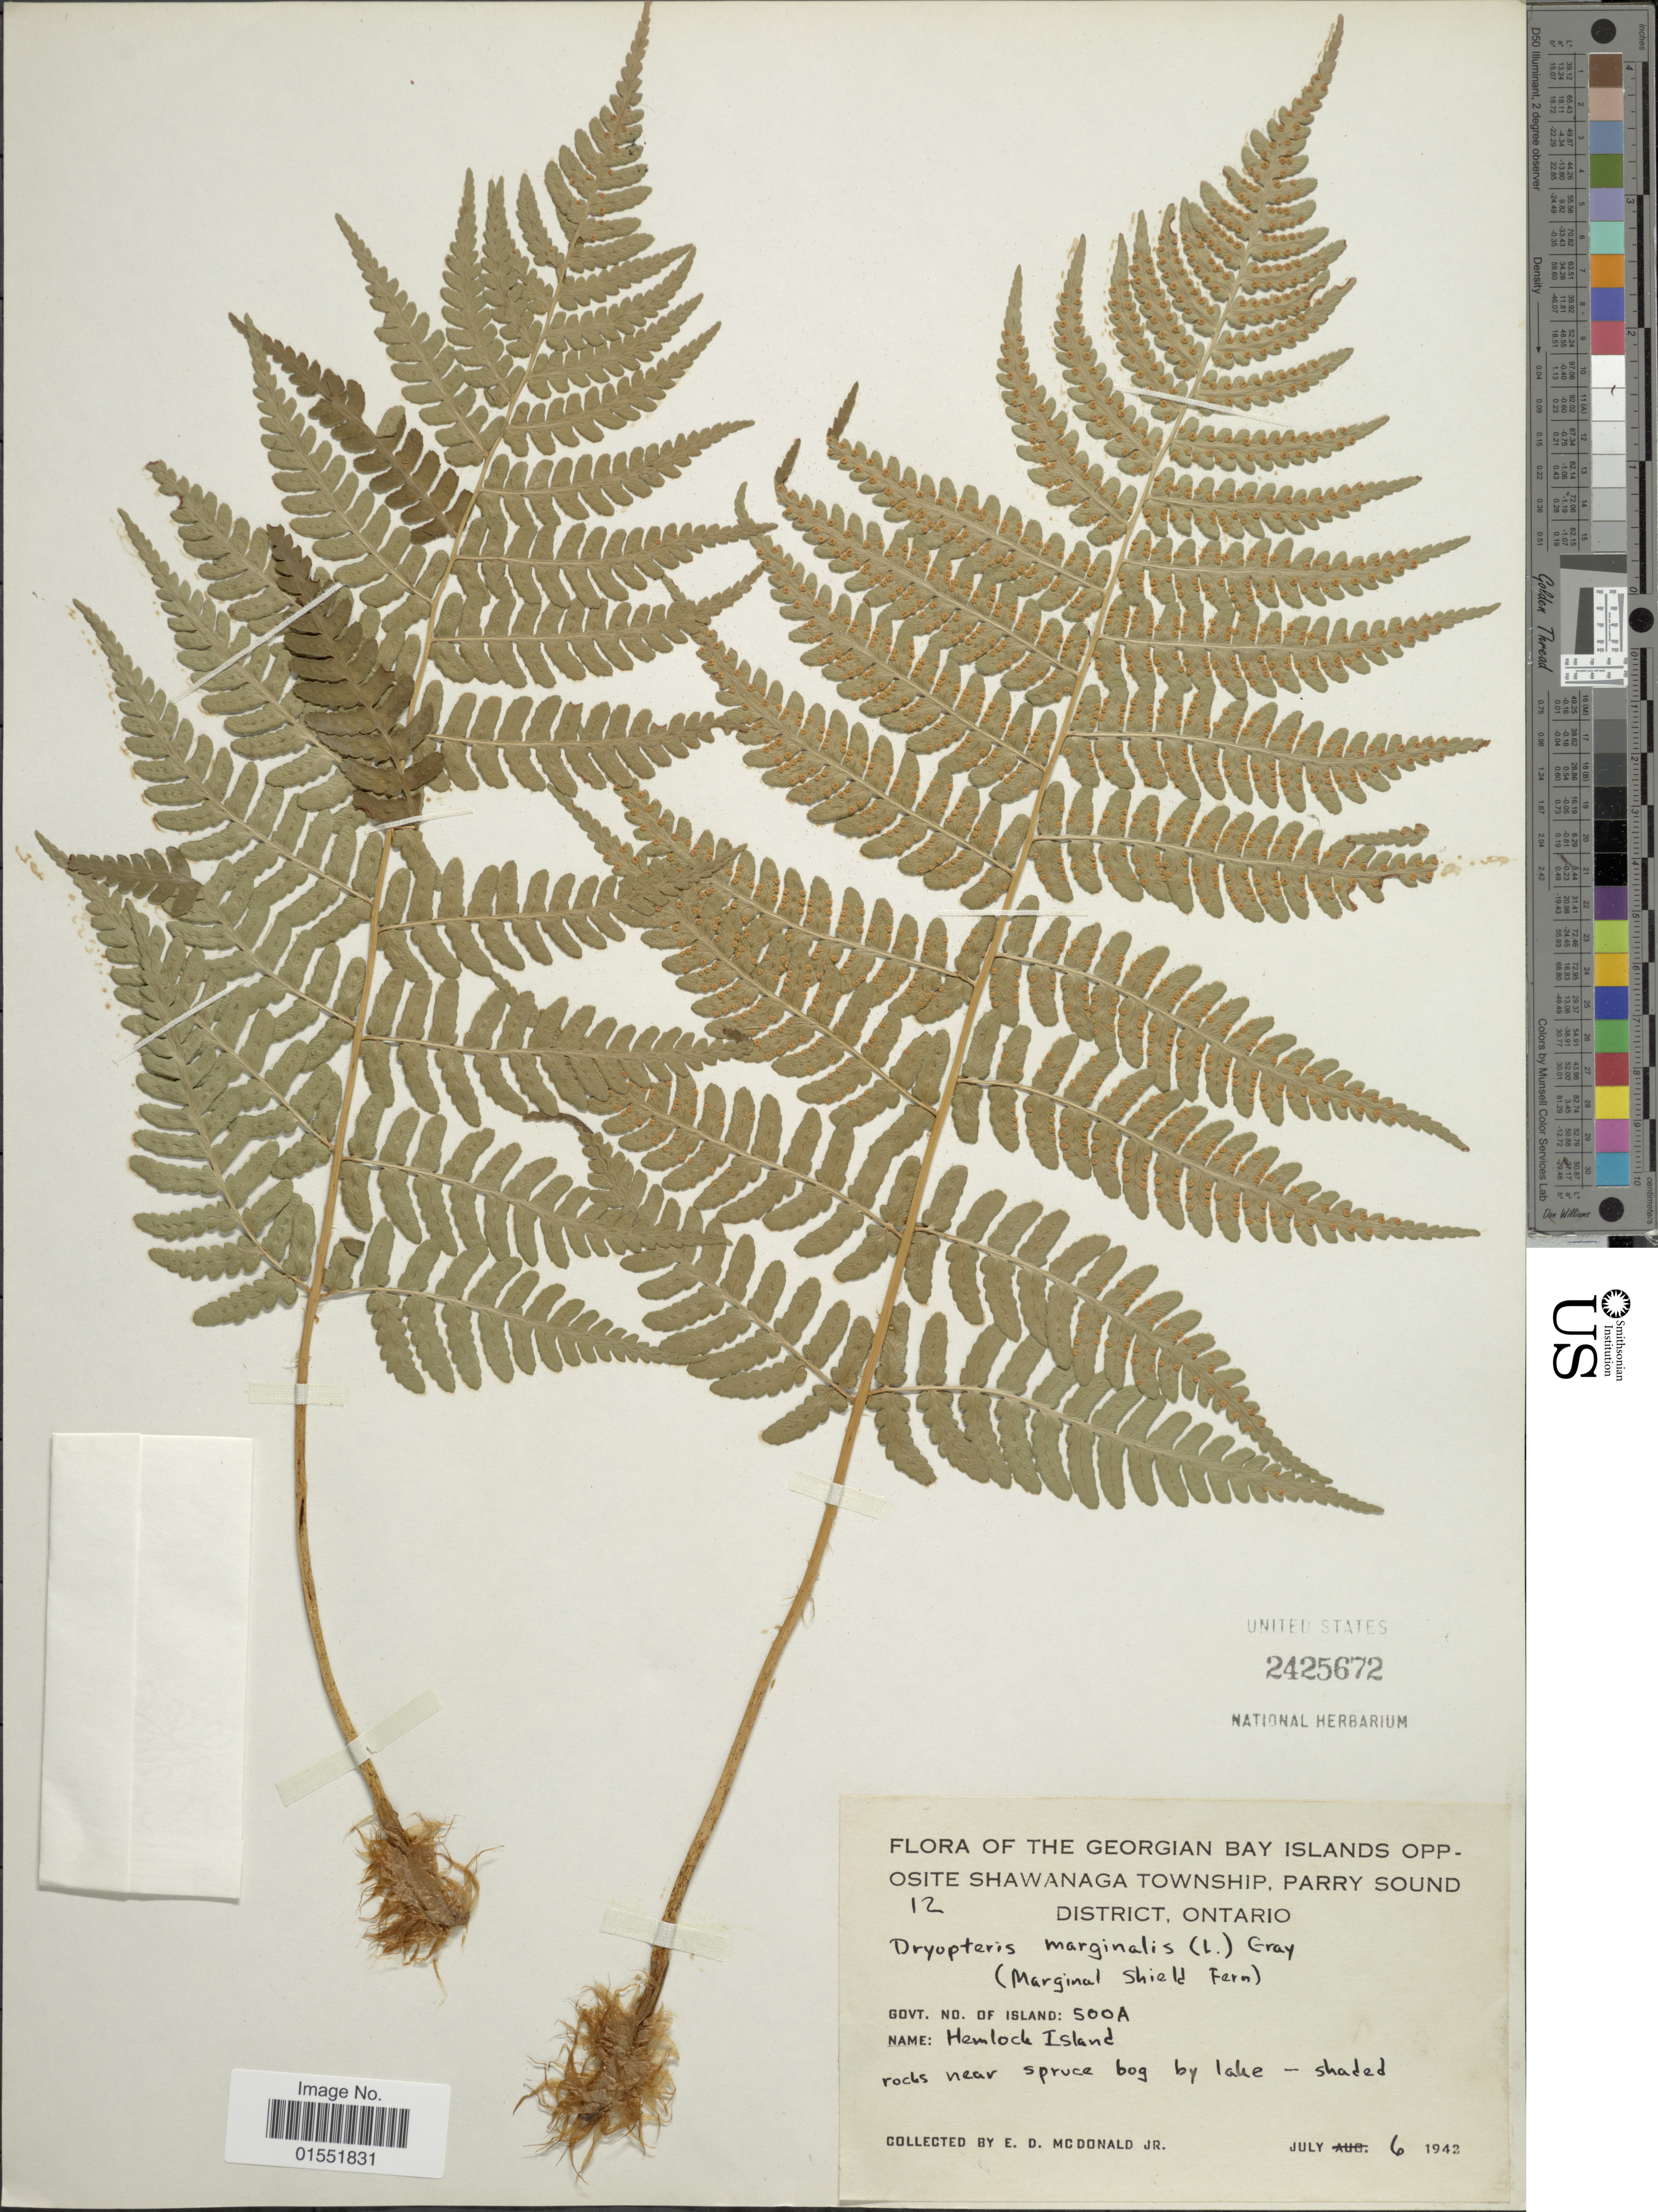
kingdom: Plantae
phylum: Tracheophyta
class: Polypodiopsida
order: Polypodiales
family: Dryopteridaceae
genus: Dryopteris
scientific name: Dryopteris marginalis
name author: (L.) A. Gray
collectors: E. D. McDonald Jr.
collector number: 12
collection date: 1942-07-06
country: Canada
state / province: Ontario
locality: The Georgian Bay Islands opposite Shawanaga Township, Parry Sound District. Henlock Island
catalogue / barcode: US 2425672